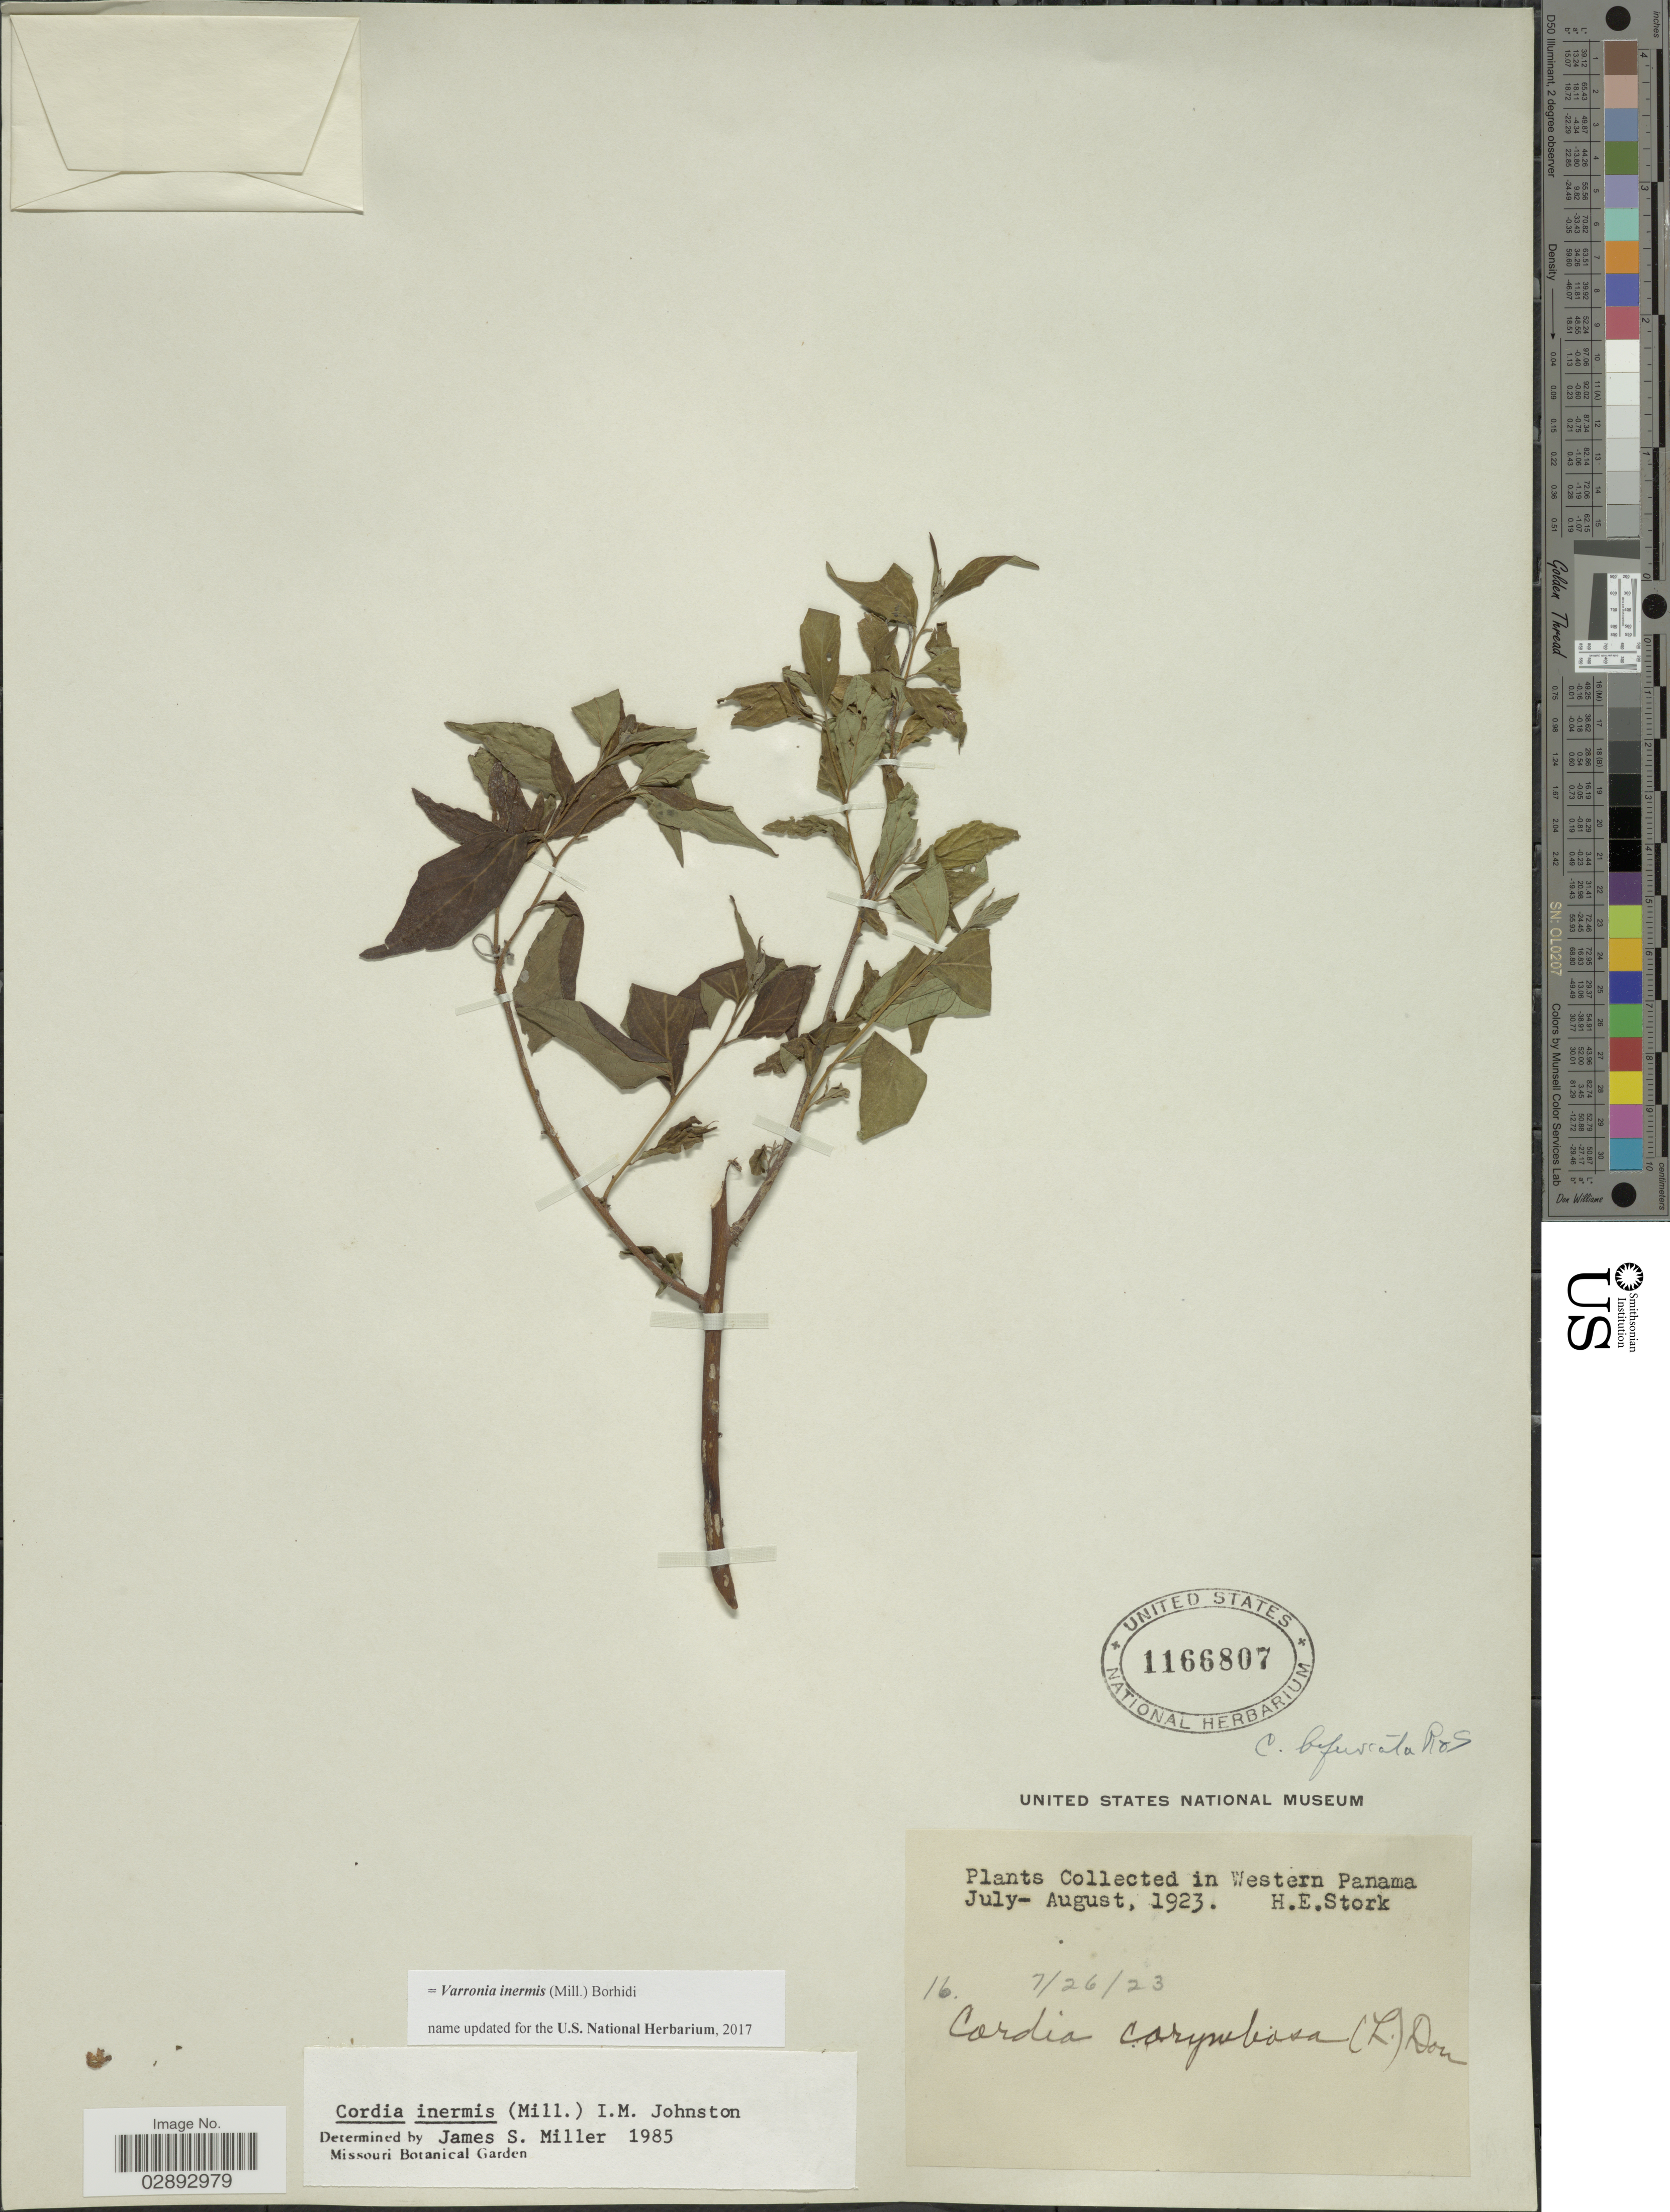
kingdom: Plantae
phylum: Tracheophyta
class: Magnoliopsida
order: Boraginales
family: Cordiaceae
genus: Varronia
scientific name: Varronia inermis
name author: (Mill.) Borhidi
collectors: H. E. Stork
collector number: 16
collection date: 1923-07-26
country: Panama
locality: Western Panama.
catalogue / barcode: US 1166807